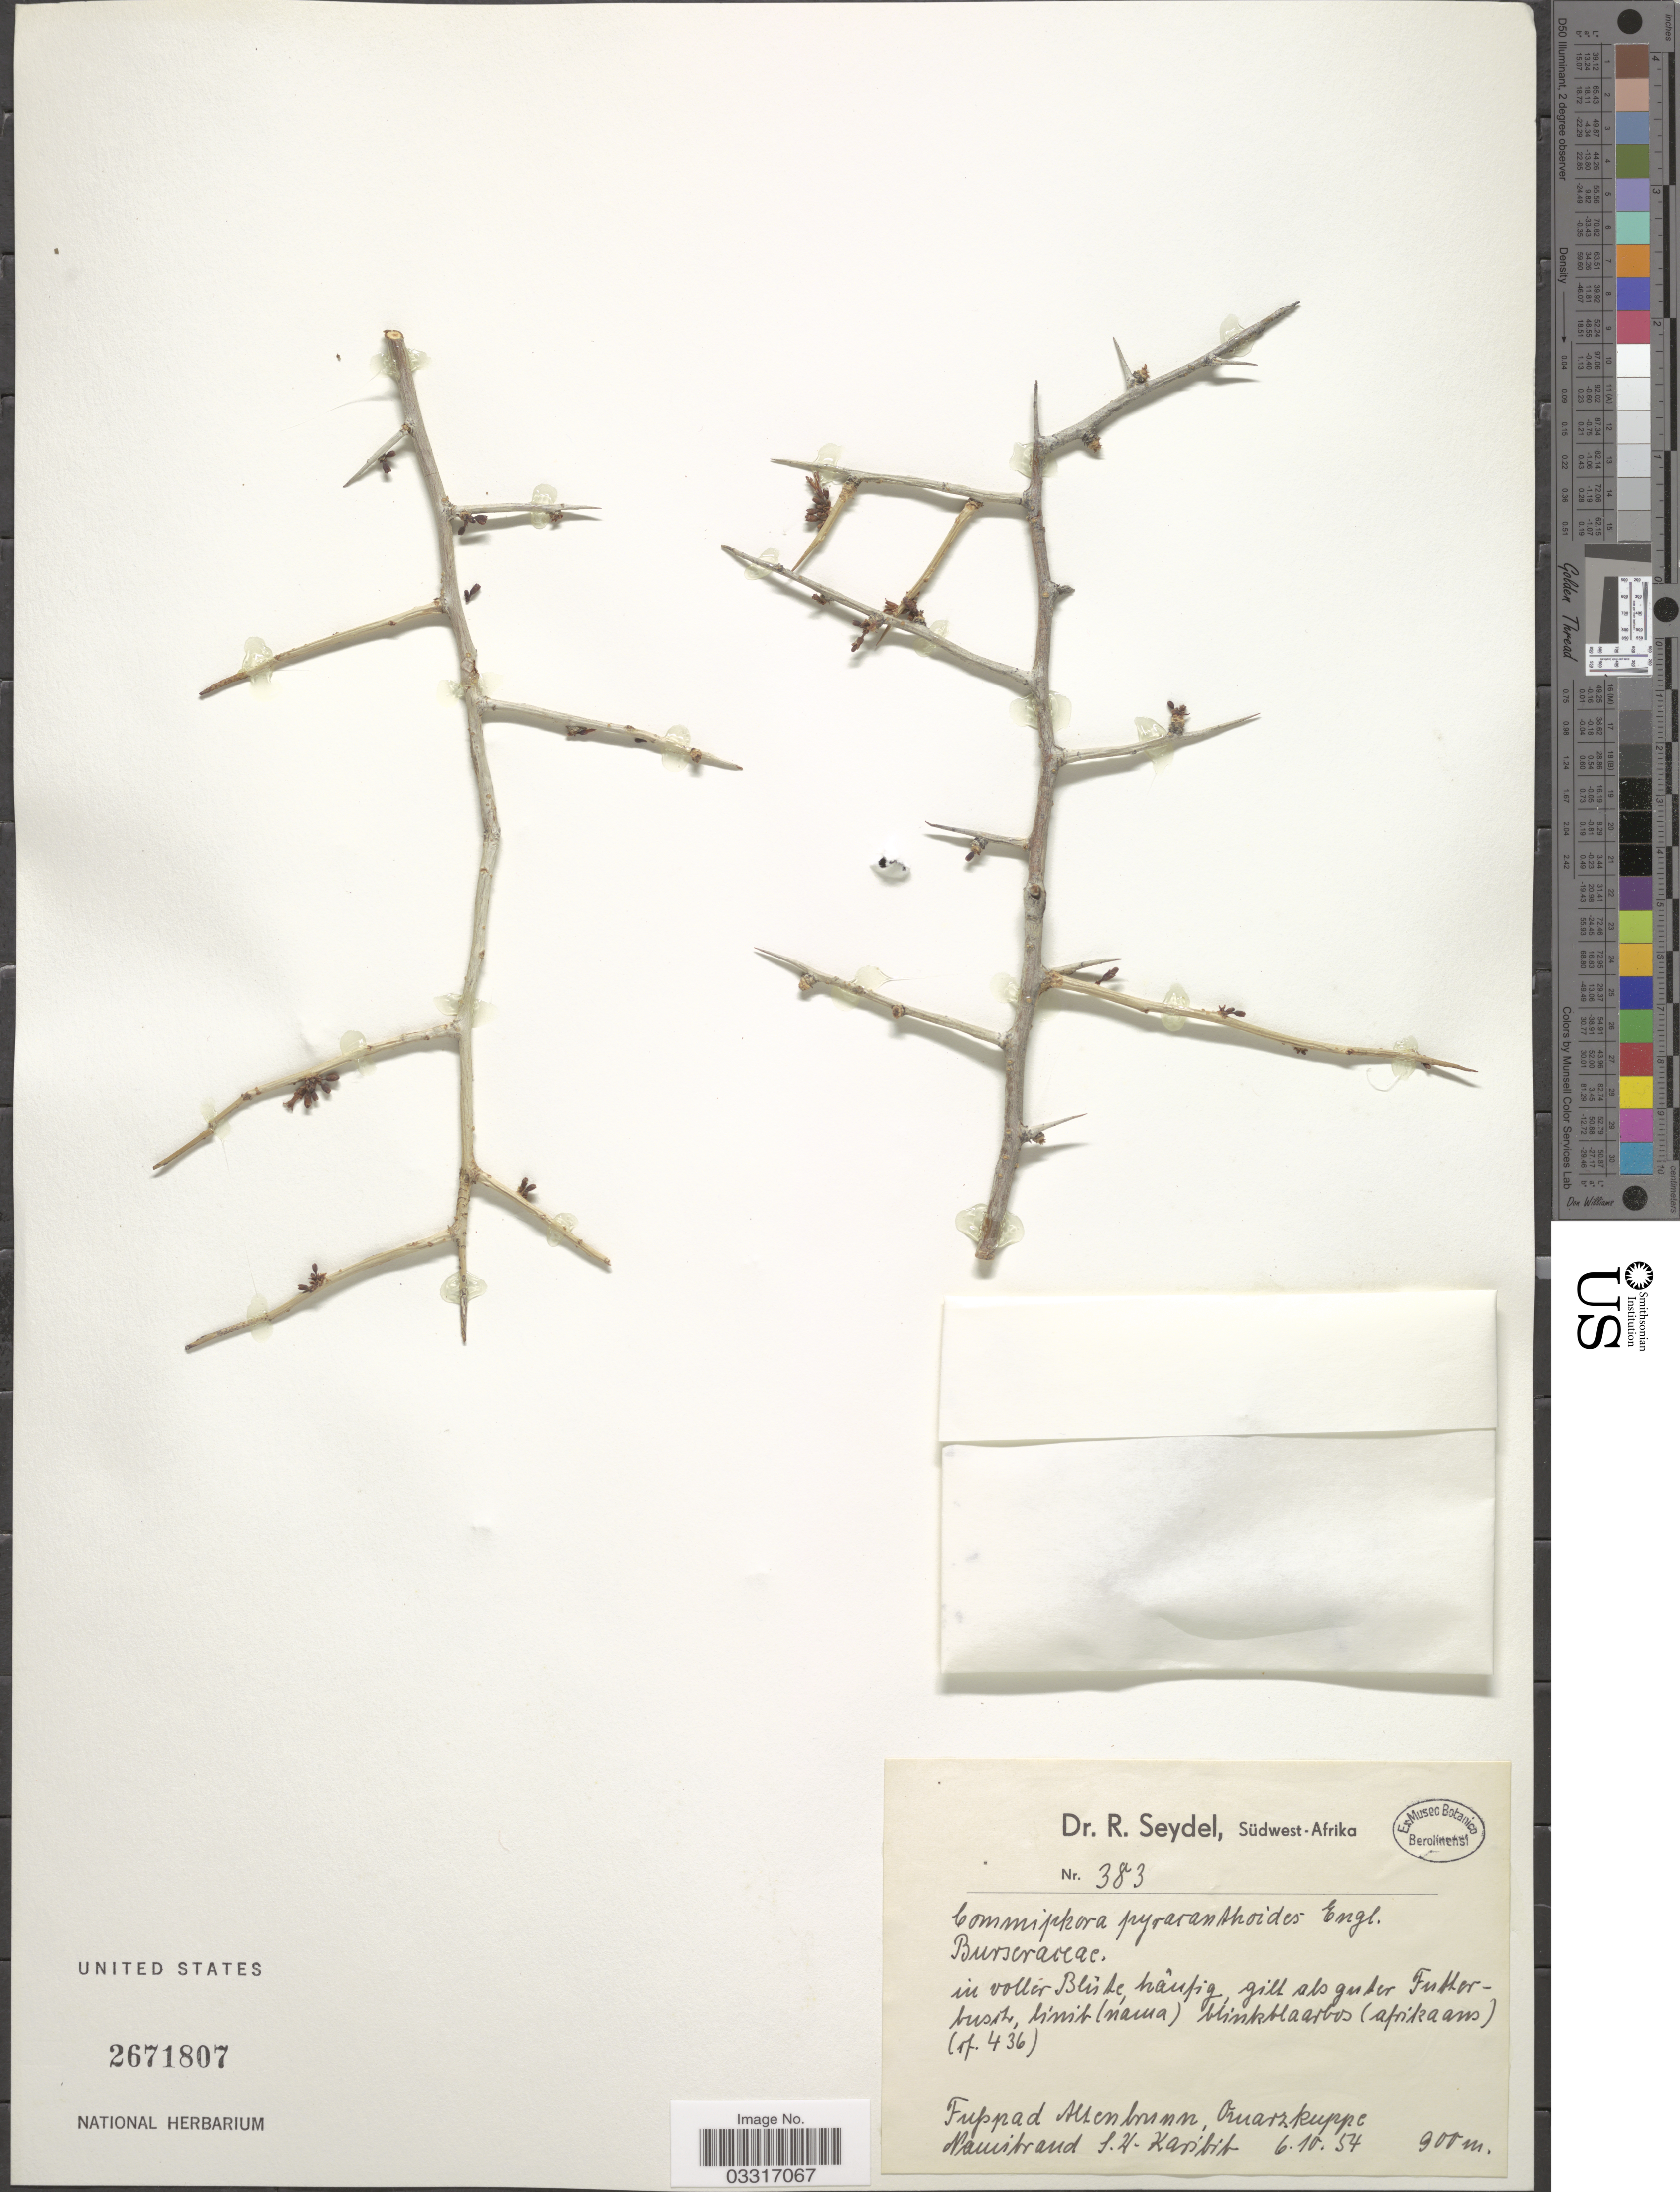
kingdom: Plantae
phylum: Tracheophyta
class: Magnoliopsida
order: Sapindales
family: Burseraceae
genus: Commiphora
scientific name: Commiphora pyracanthoides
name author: Engl.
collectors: R. Seydel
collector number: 383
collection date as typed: Transcribed d/m/y: 6/10/54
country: Namibia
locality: Südwest-Afrika. Fuppad Altenbrunn,. Quarzkuppe Namibrand S.W. Karibib.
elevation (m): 900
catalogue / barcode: US 2671807